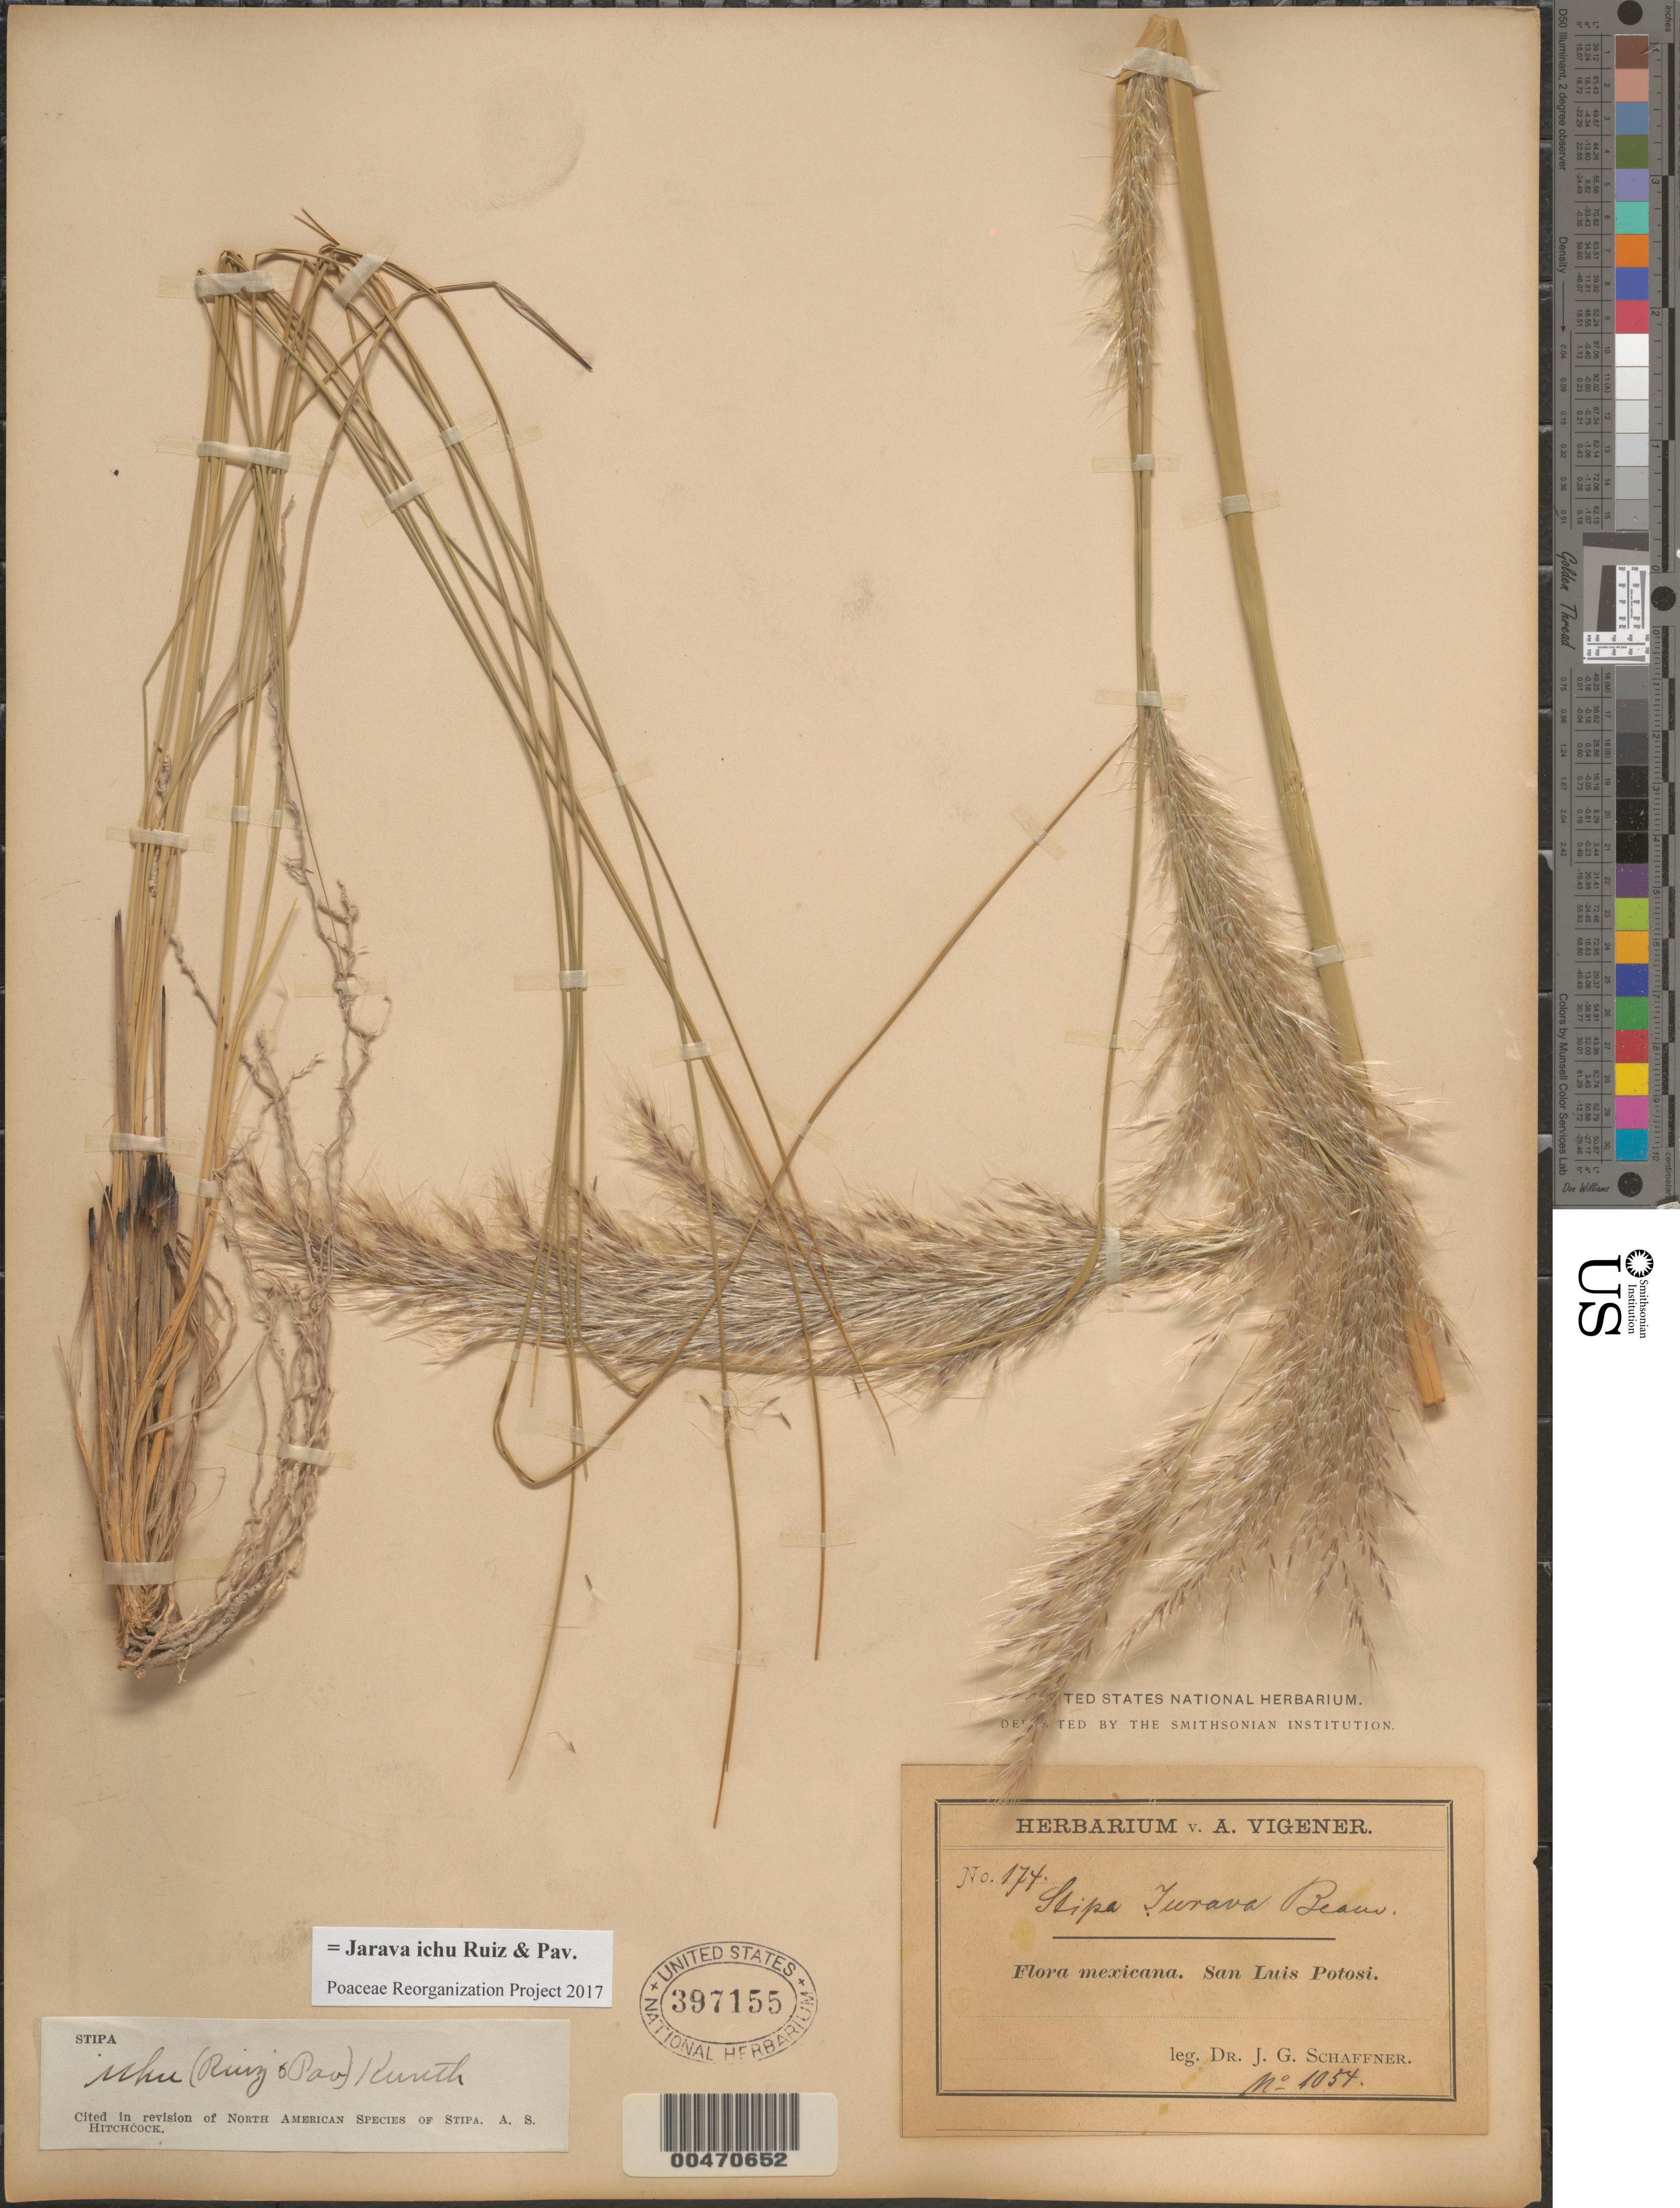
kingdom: Plantae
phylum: Tracheophyta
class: Liliopsida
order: Poales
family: Poaceae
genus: Jarava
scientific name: Jarava ichu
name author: Ruiz & Pav.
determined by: Poaceae Reorganization Project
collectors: J. G. Schaffner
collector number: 1054/174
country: Mexico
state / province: San Luis Potosi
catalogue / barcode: US 397155